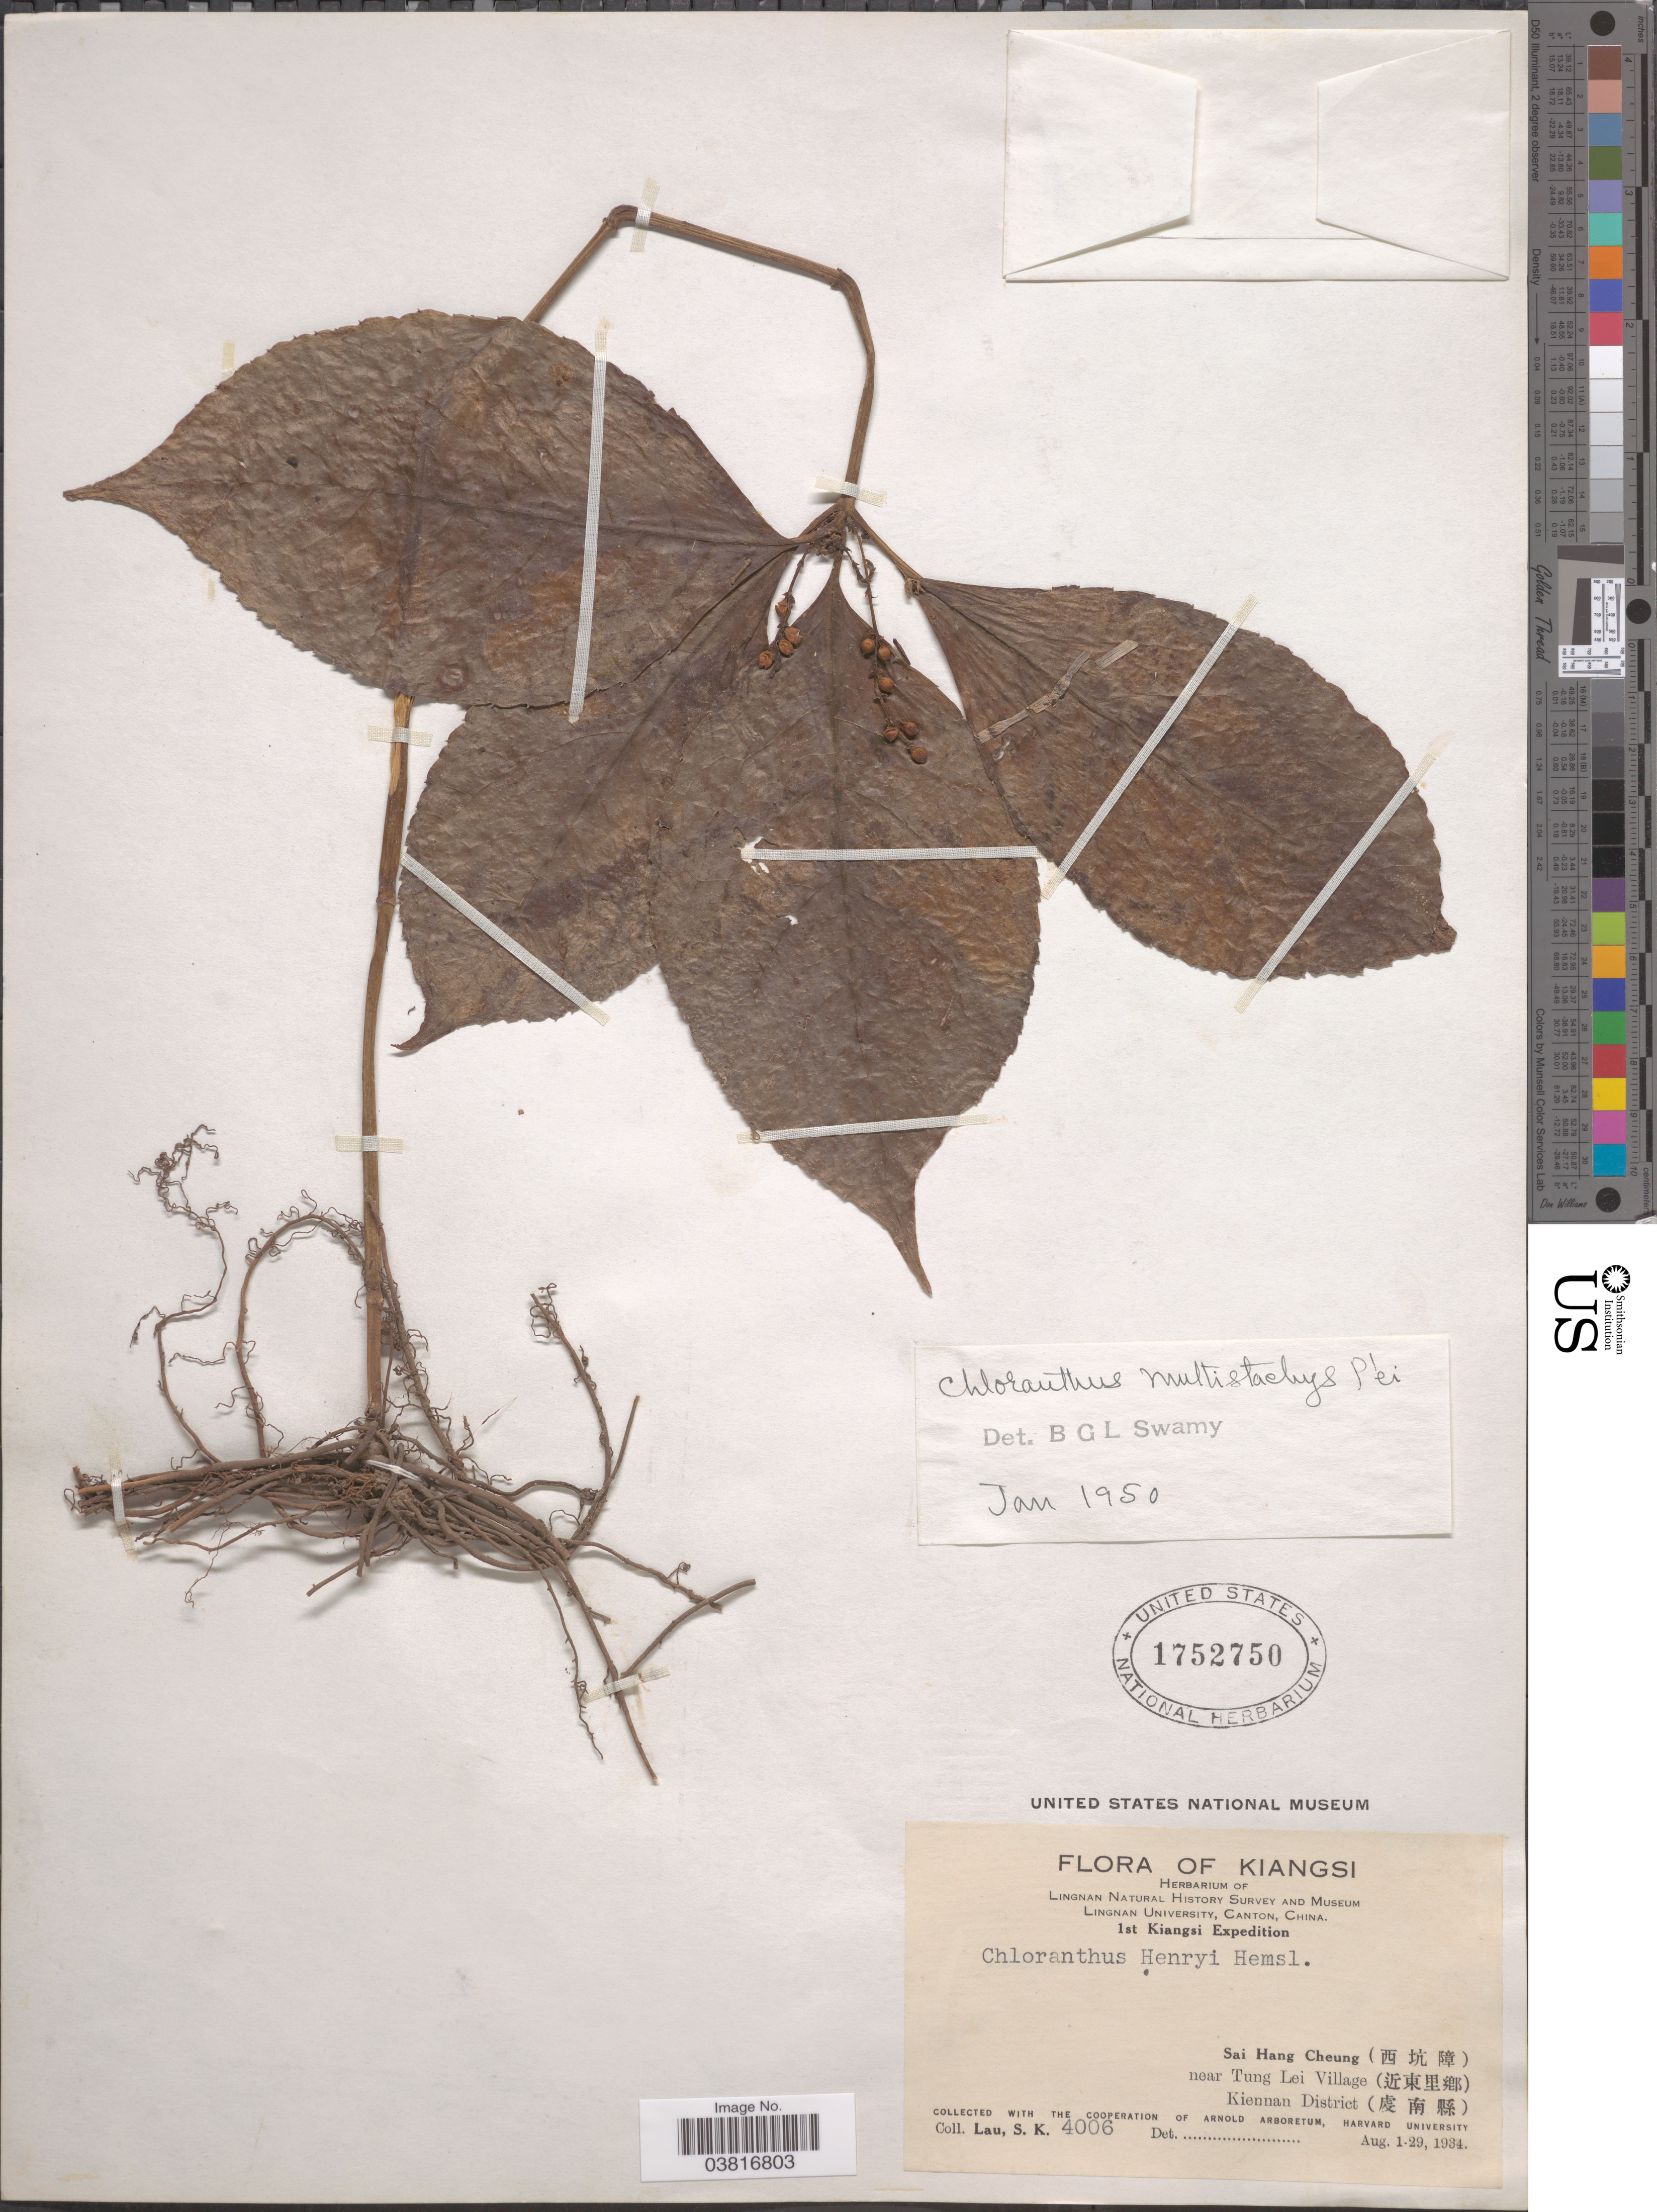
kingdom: Plantae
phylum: Tracheophyta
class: Magnoliopsida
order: Chloranthales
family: Chloranthaceae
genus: Chloranthus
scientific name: Chloranthus multistachys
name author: C. P'ei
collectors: S. K. Lau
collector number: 4006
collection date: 1934-08-01/1934-08-29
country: China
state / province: Jiangxi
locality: Kiangsi. Sai Hang Cheung (X) near Tung Lei Village (X) Kiennan District (X).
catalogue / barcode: US 1752750